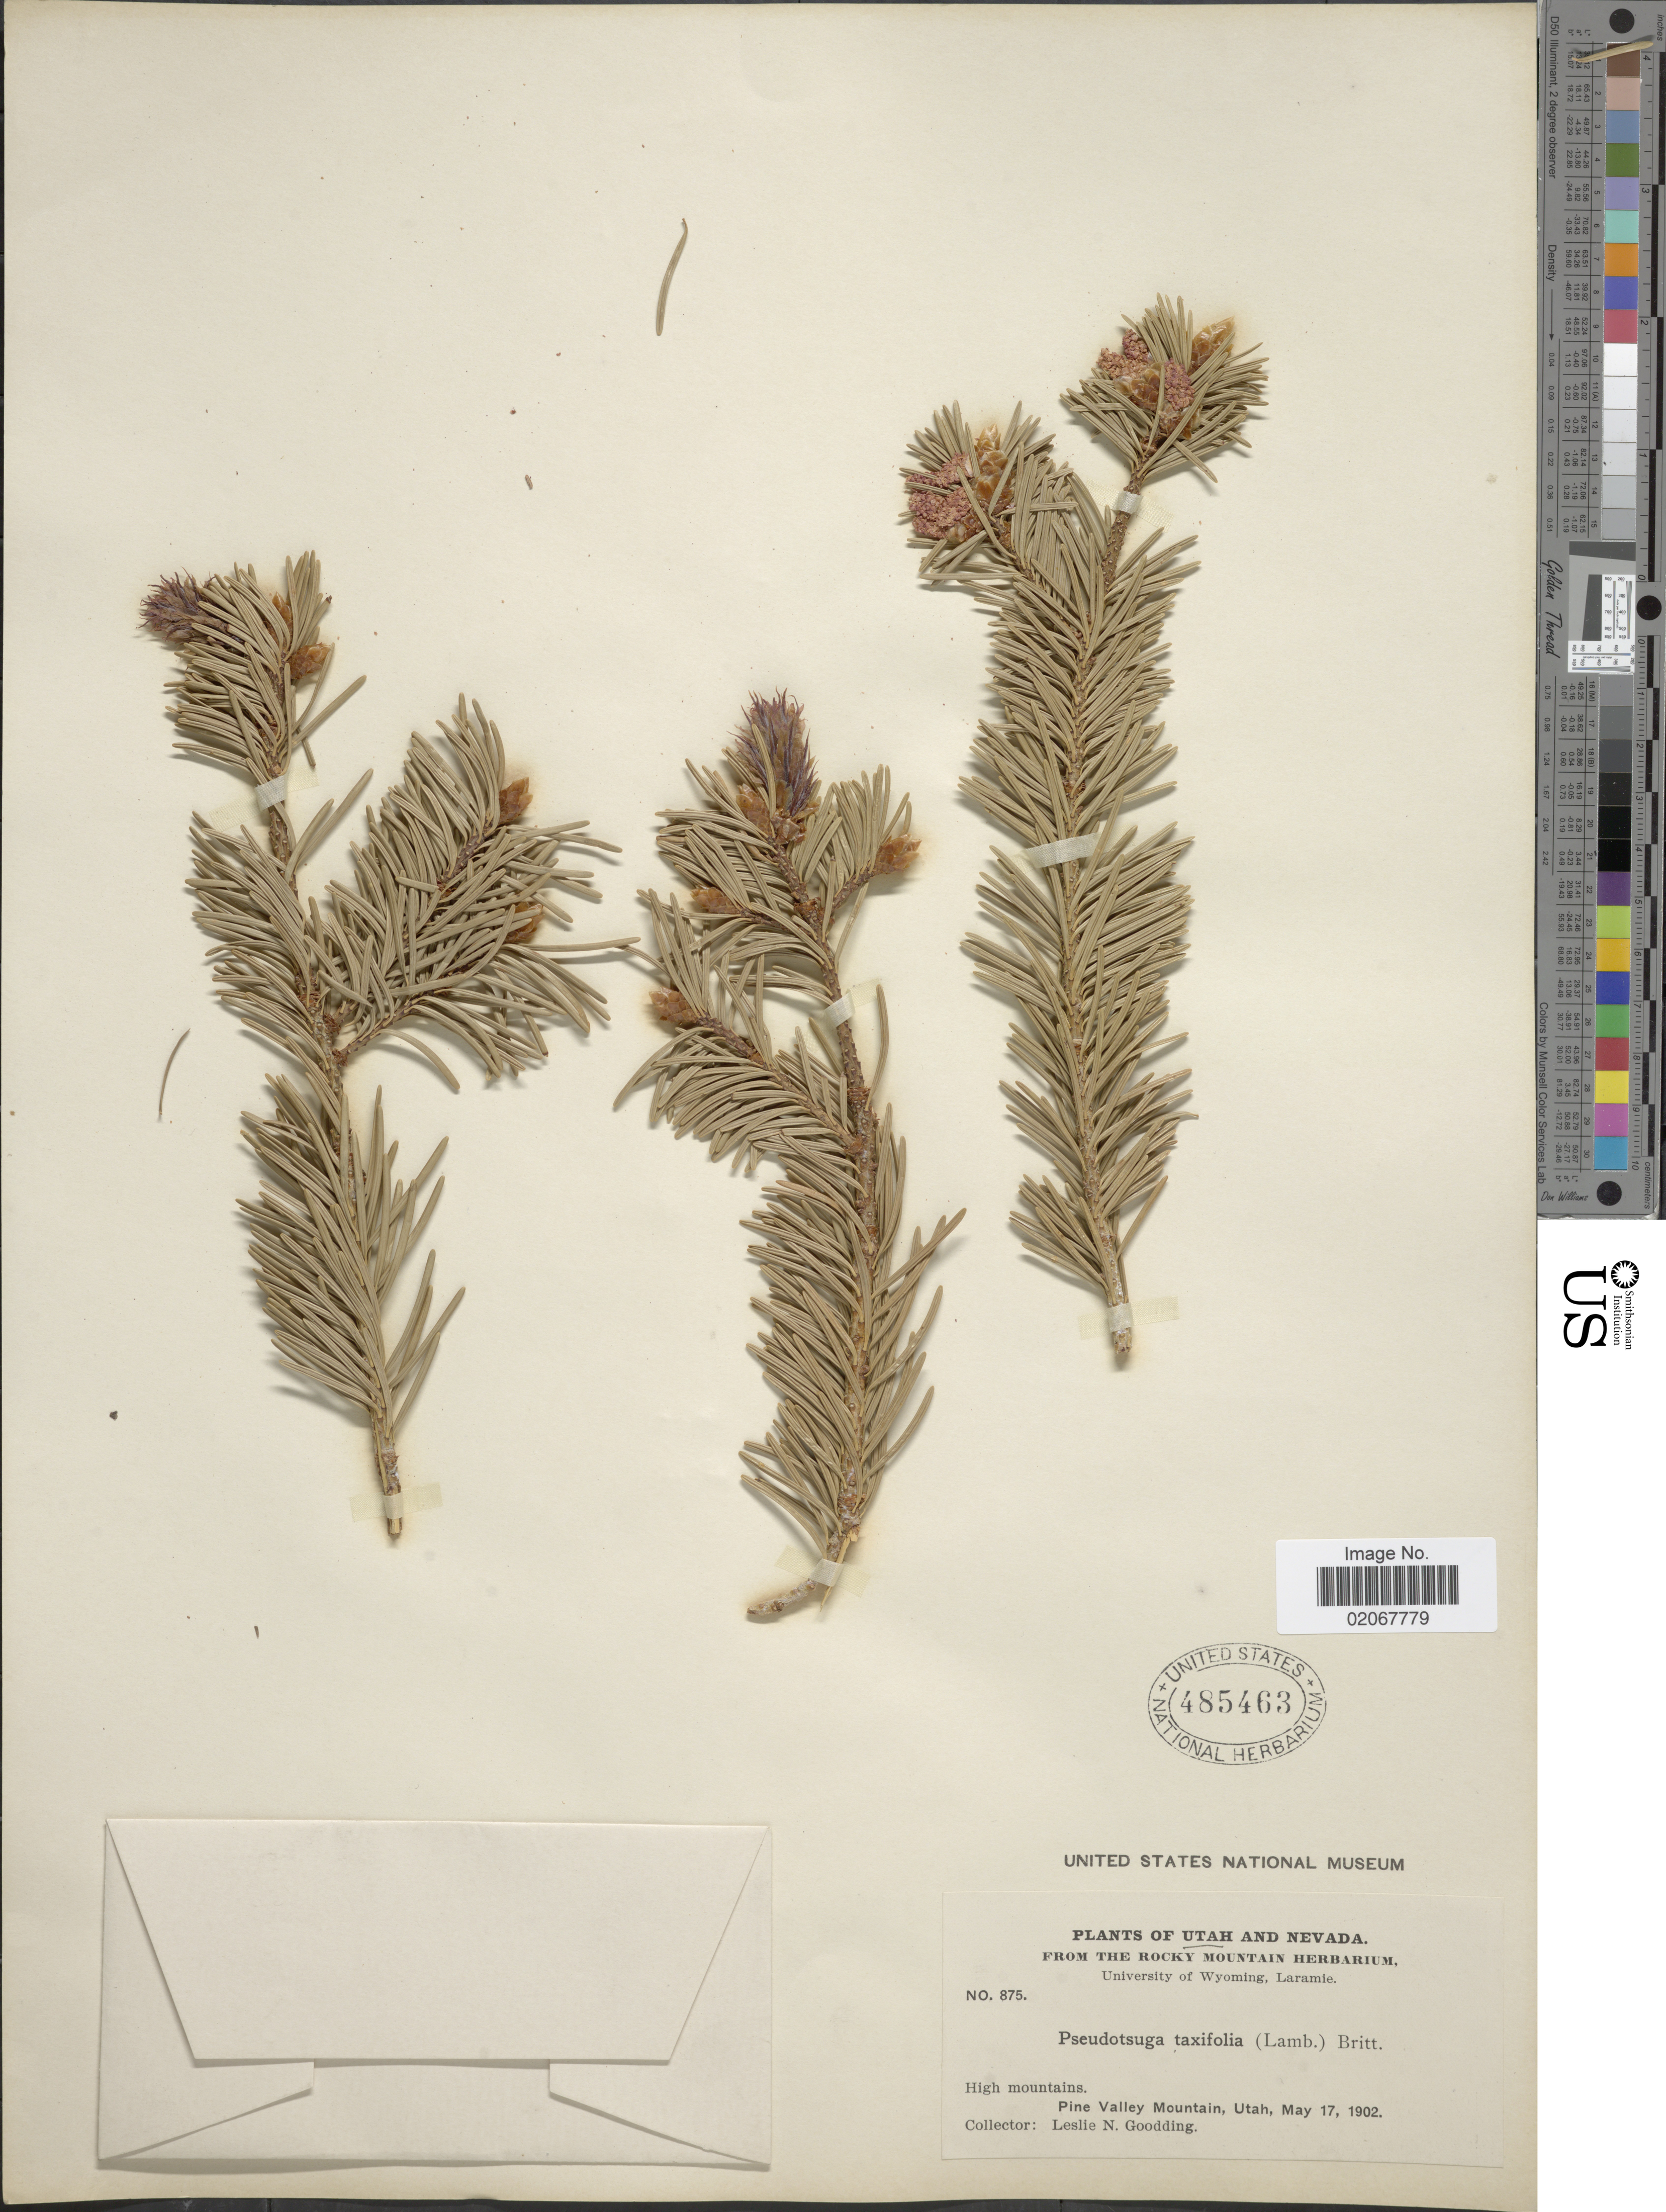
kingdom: Plantae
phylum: Tracheophyta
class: Pinopsida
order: Pinales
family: Pinaceae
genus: Pseudotsuga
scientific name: Pseudotsuga menziesii var. glauca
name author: (Beissn.) Franco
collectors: L. N. Goodding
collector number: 875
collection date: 1902-05-17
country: United States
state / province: Utah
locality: High mountains. Pine Valley Mountain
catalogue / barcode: US 485463